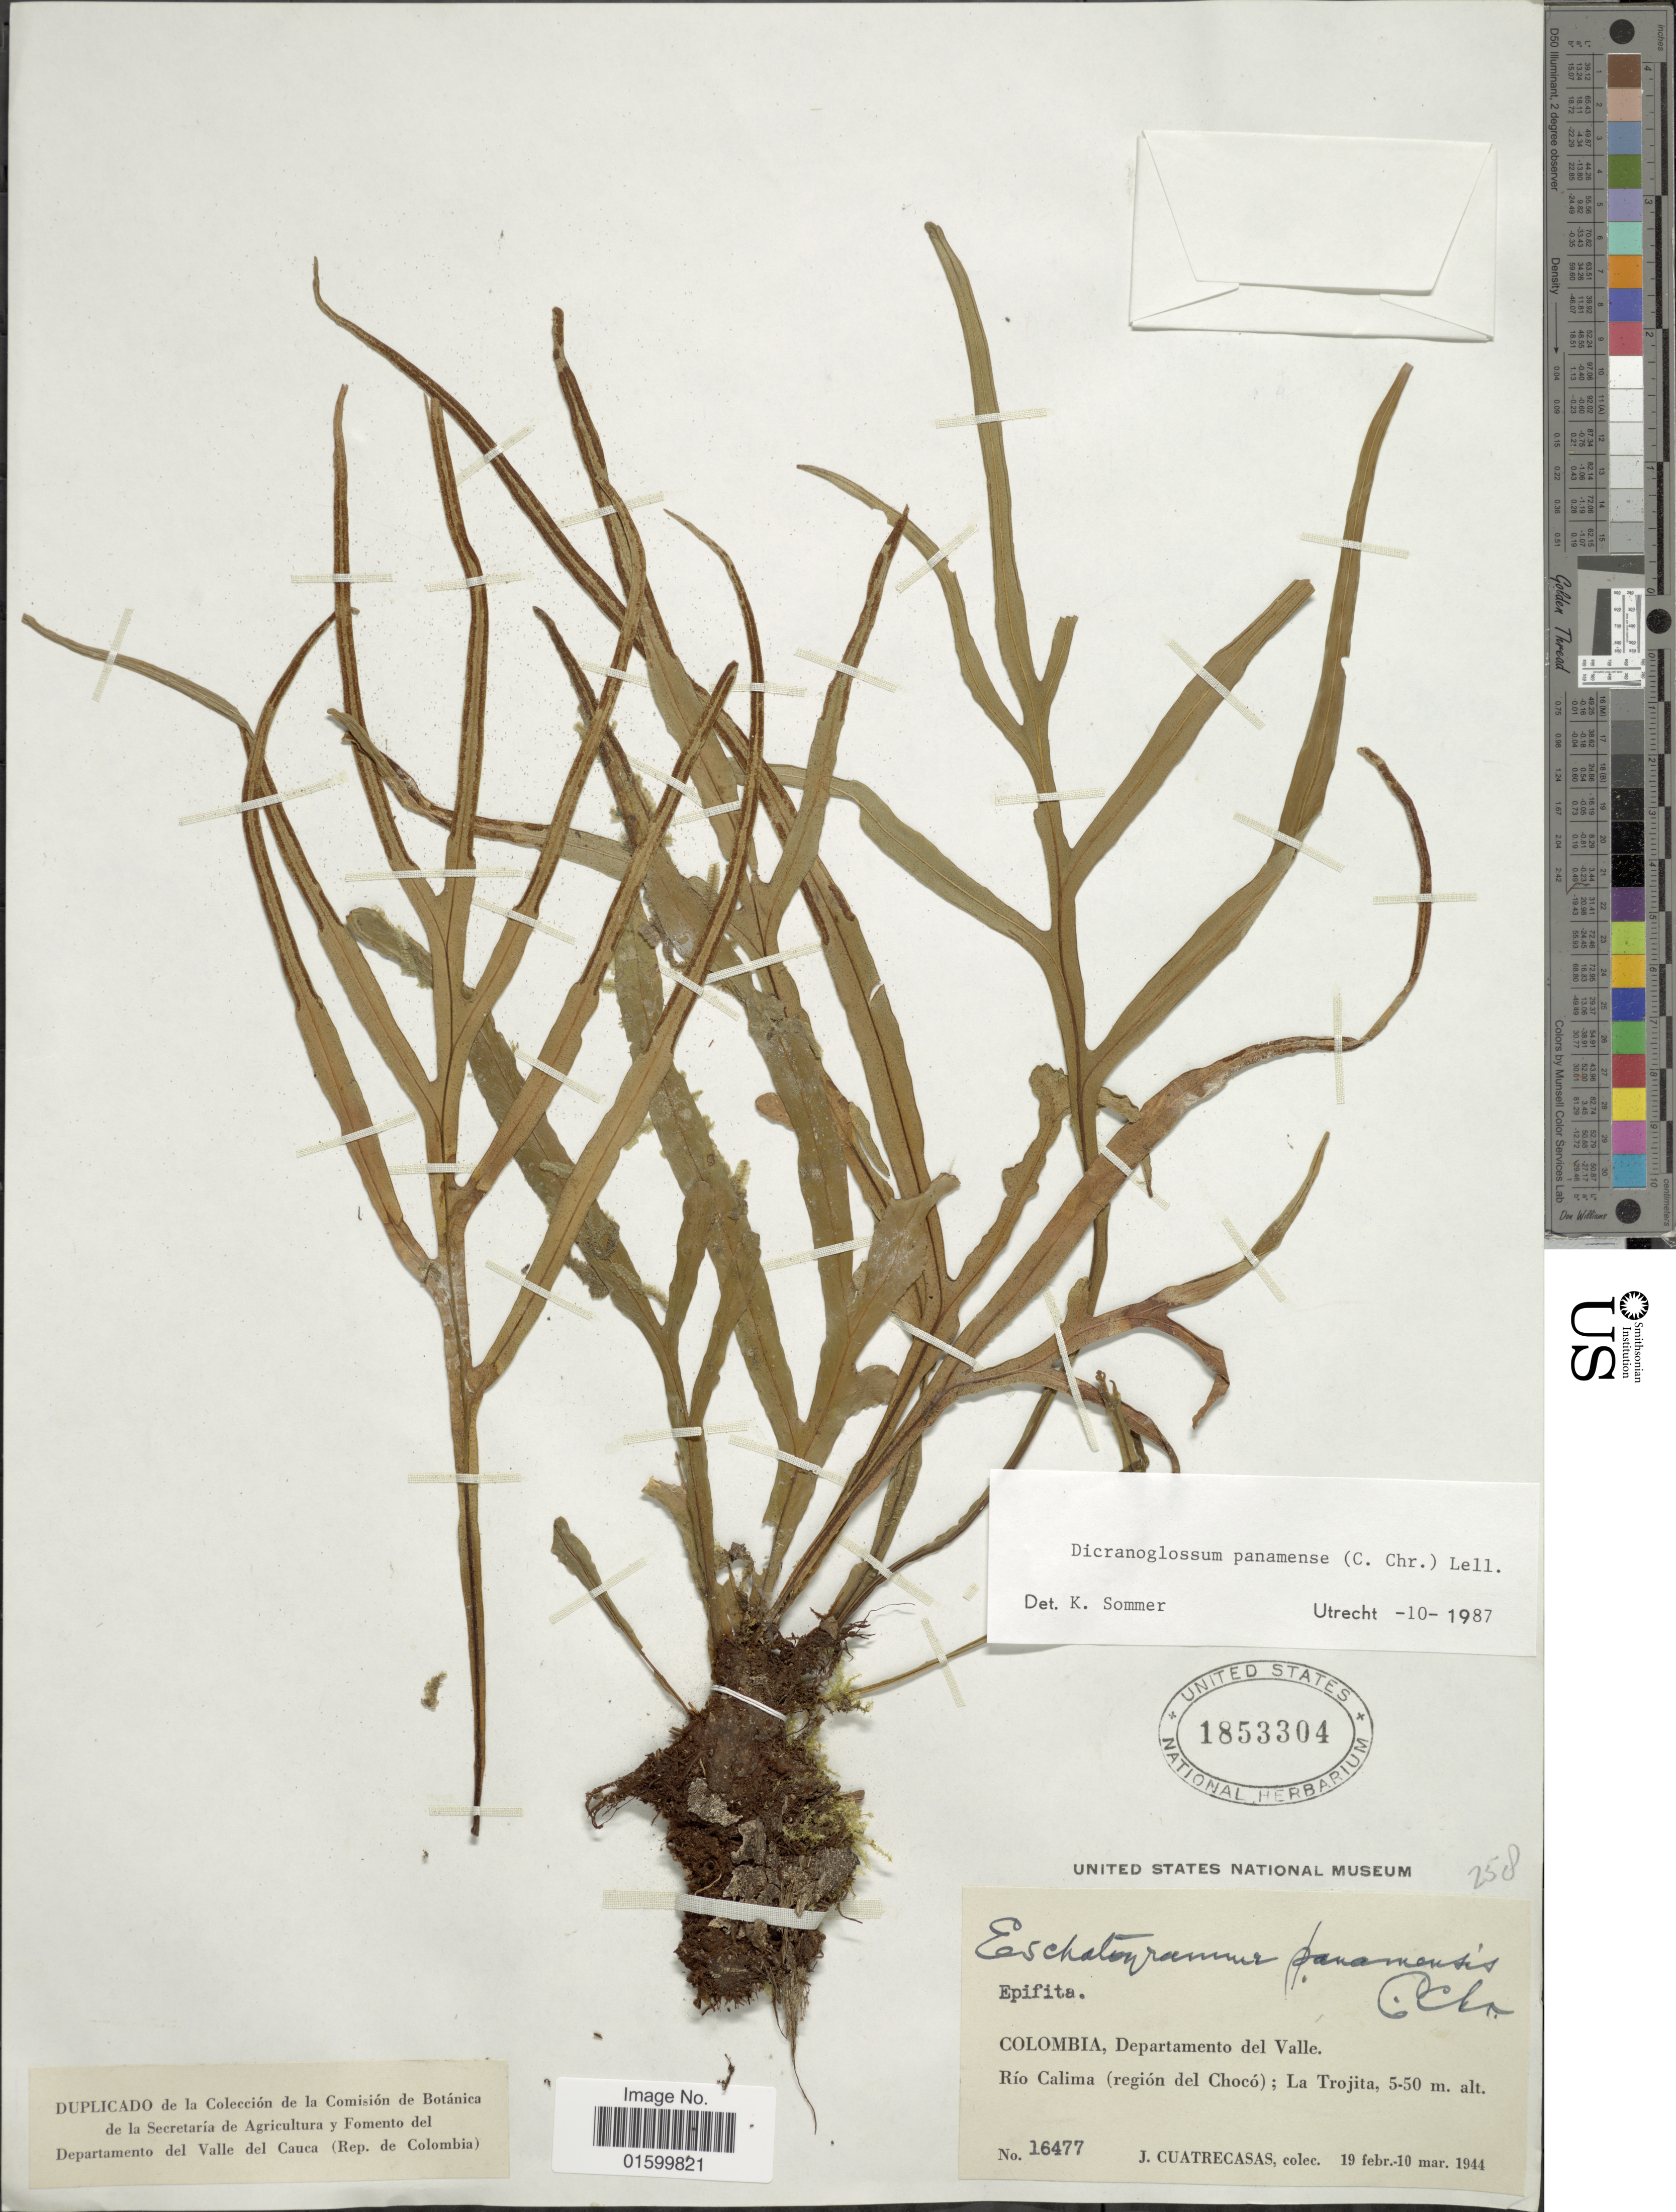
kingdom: Plantae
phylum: Tracheophyta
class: Polypodiopsida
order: Polypodiales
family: Polypodiaceae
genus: Pleopeltis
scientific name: Pleopeltis panamensis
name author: (Weath.) Pic. Serm.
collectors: J. Cuatrecasas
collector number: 16477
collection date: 1944-02-19/1944-03-10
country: Colombia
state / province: Valle del Cauca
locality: Departamento del Valle, Rio Calima (region del Choco); La Trojita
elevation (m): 5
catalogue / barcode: US 1853304